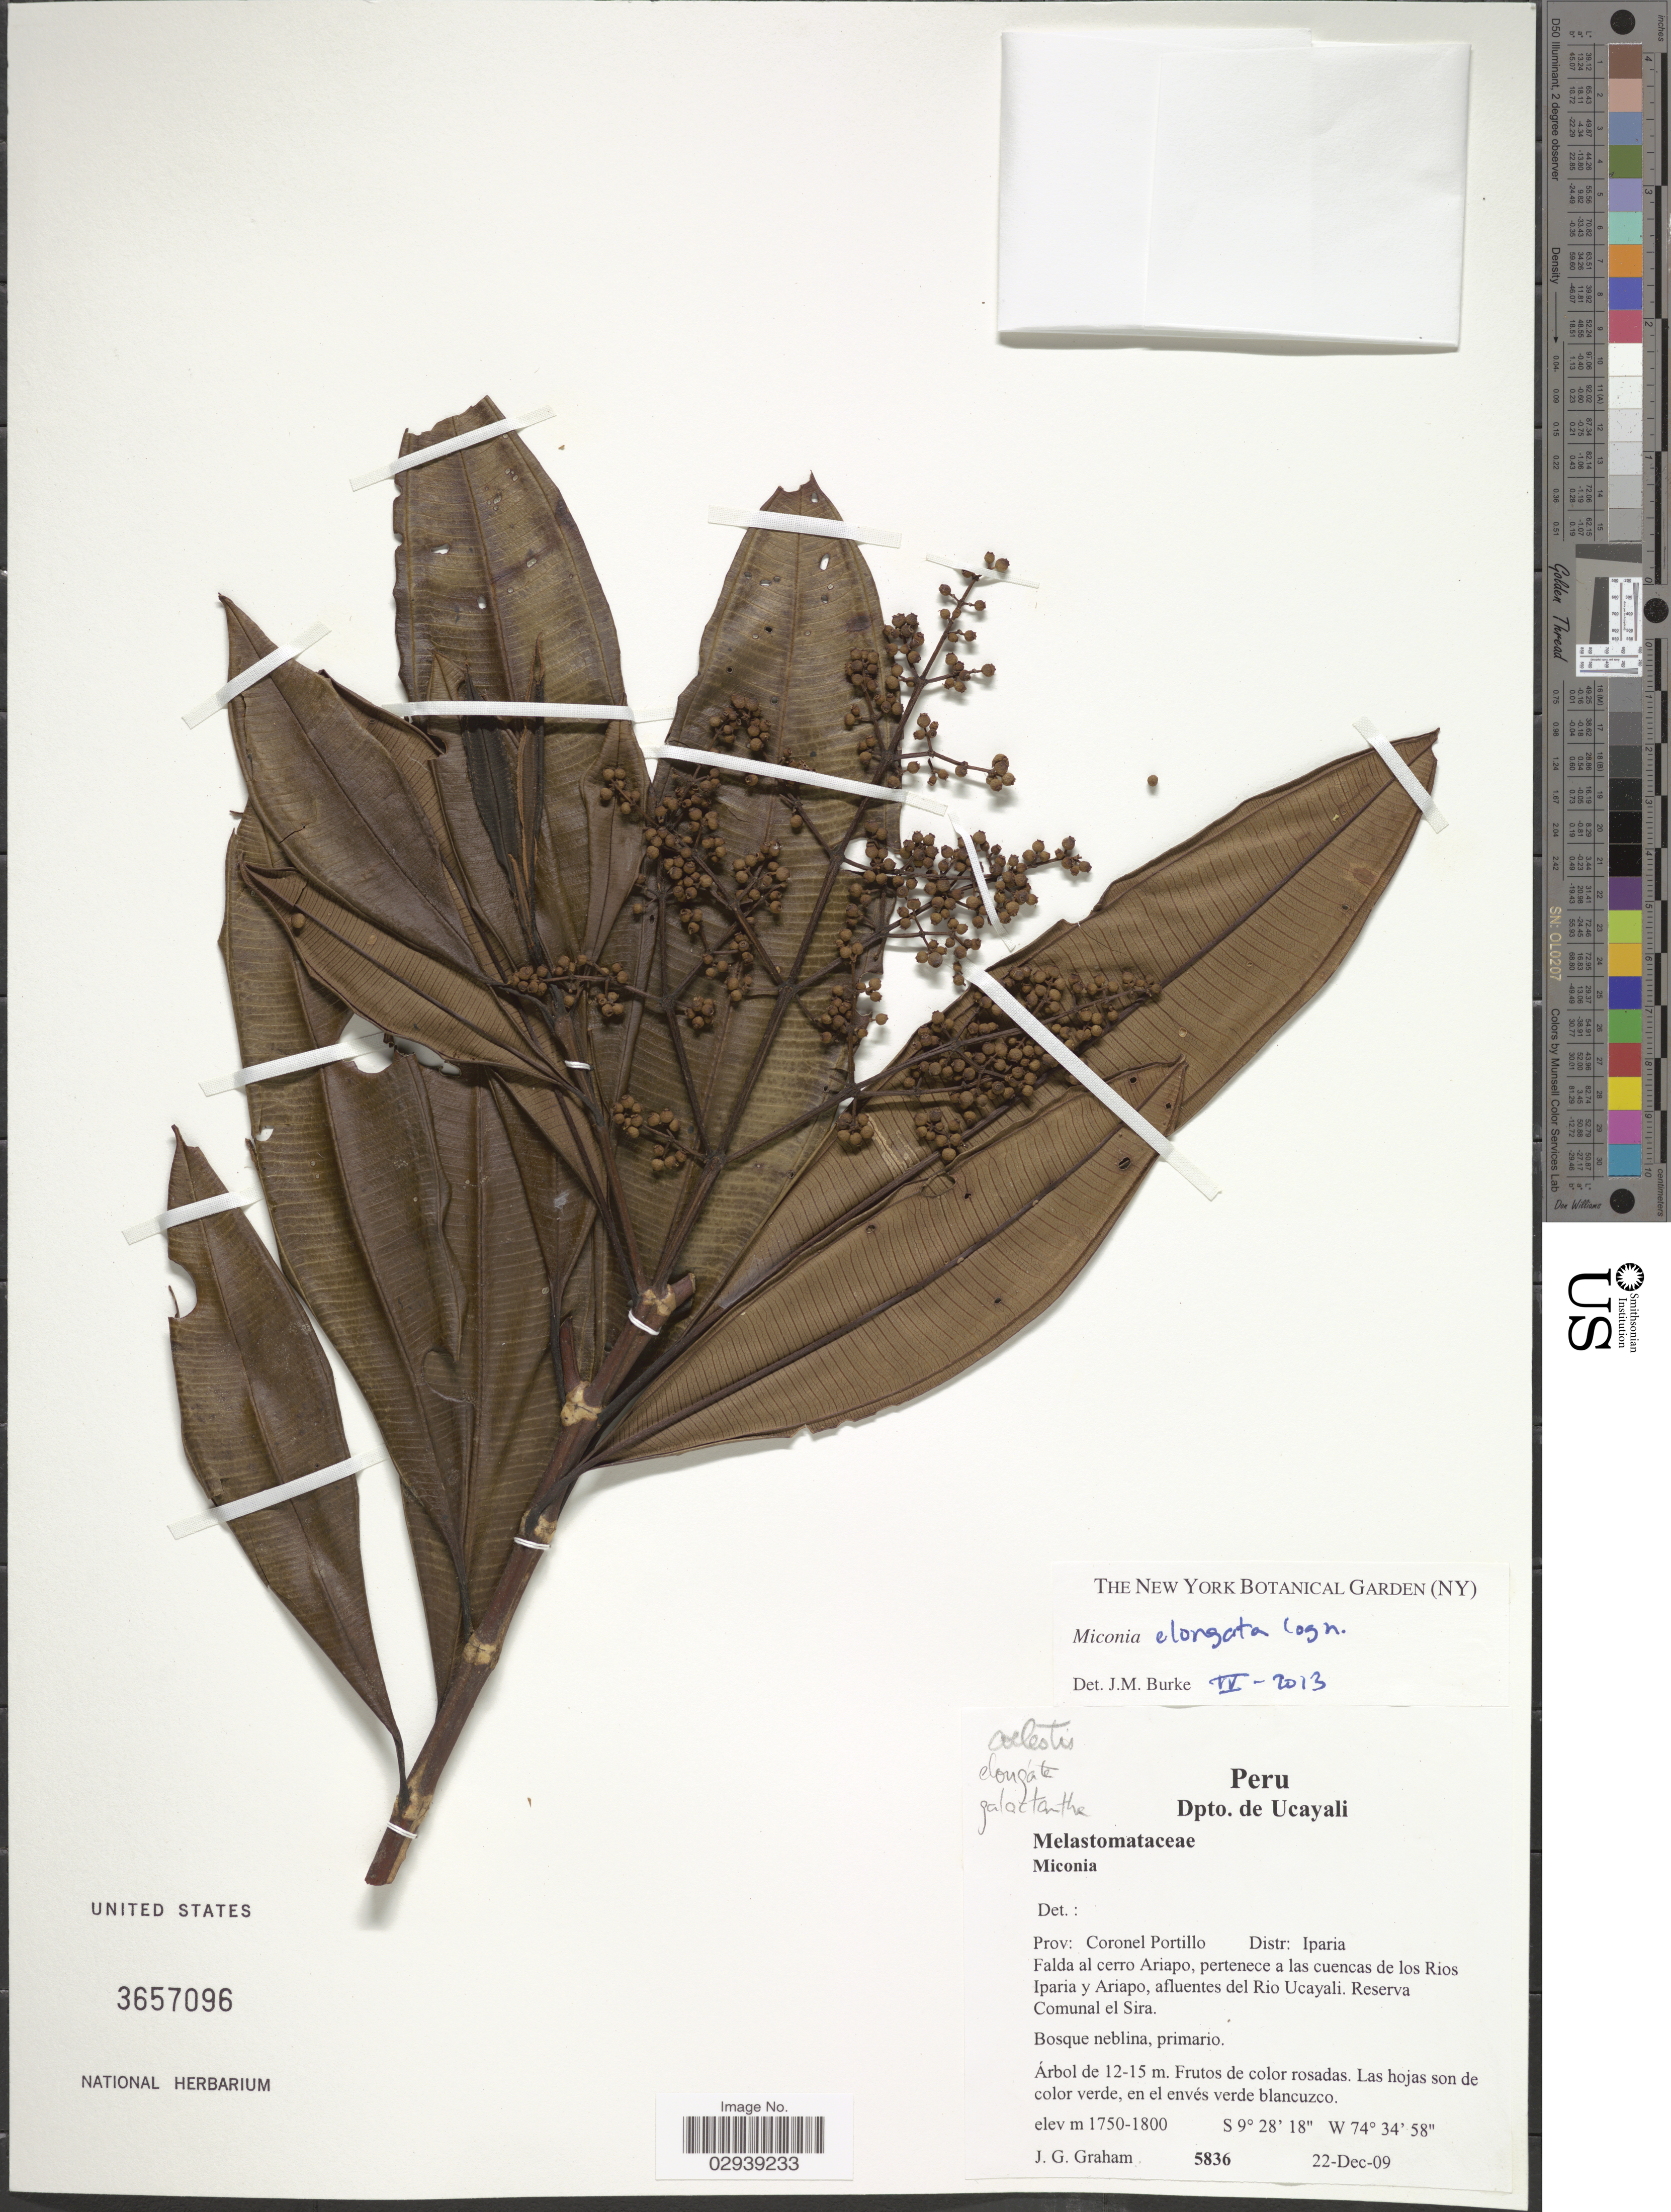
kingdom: Plantae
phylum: Tracheophyta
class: Magnoliopsida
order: Myrtales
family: Melastomataceae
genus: Miconia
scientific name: Miconia elongata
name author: Cogn.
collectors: J. Graham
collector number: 5836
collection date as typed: Transcribed d/m/y: 22/12/9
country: Peru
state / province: Ucayali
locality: Dpto. de Ucayali. Prov: Coronel Portillo. Distr: Iparia. Falda al cerro Ariapo, pertenece a las cuencas de los Rios Iparia y Ariapo, afluentes del Rio Ucayali. Reserva Comunal el Sira.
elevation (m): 1750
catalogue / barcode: US 3657096